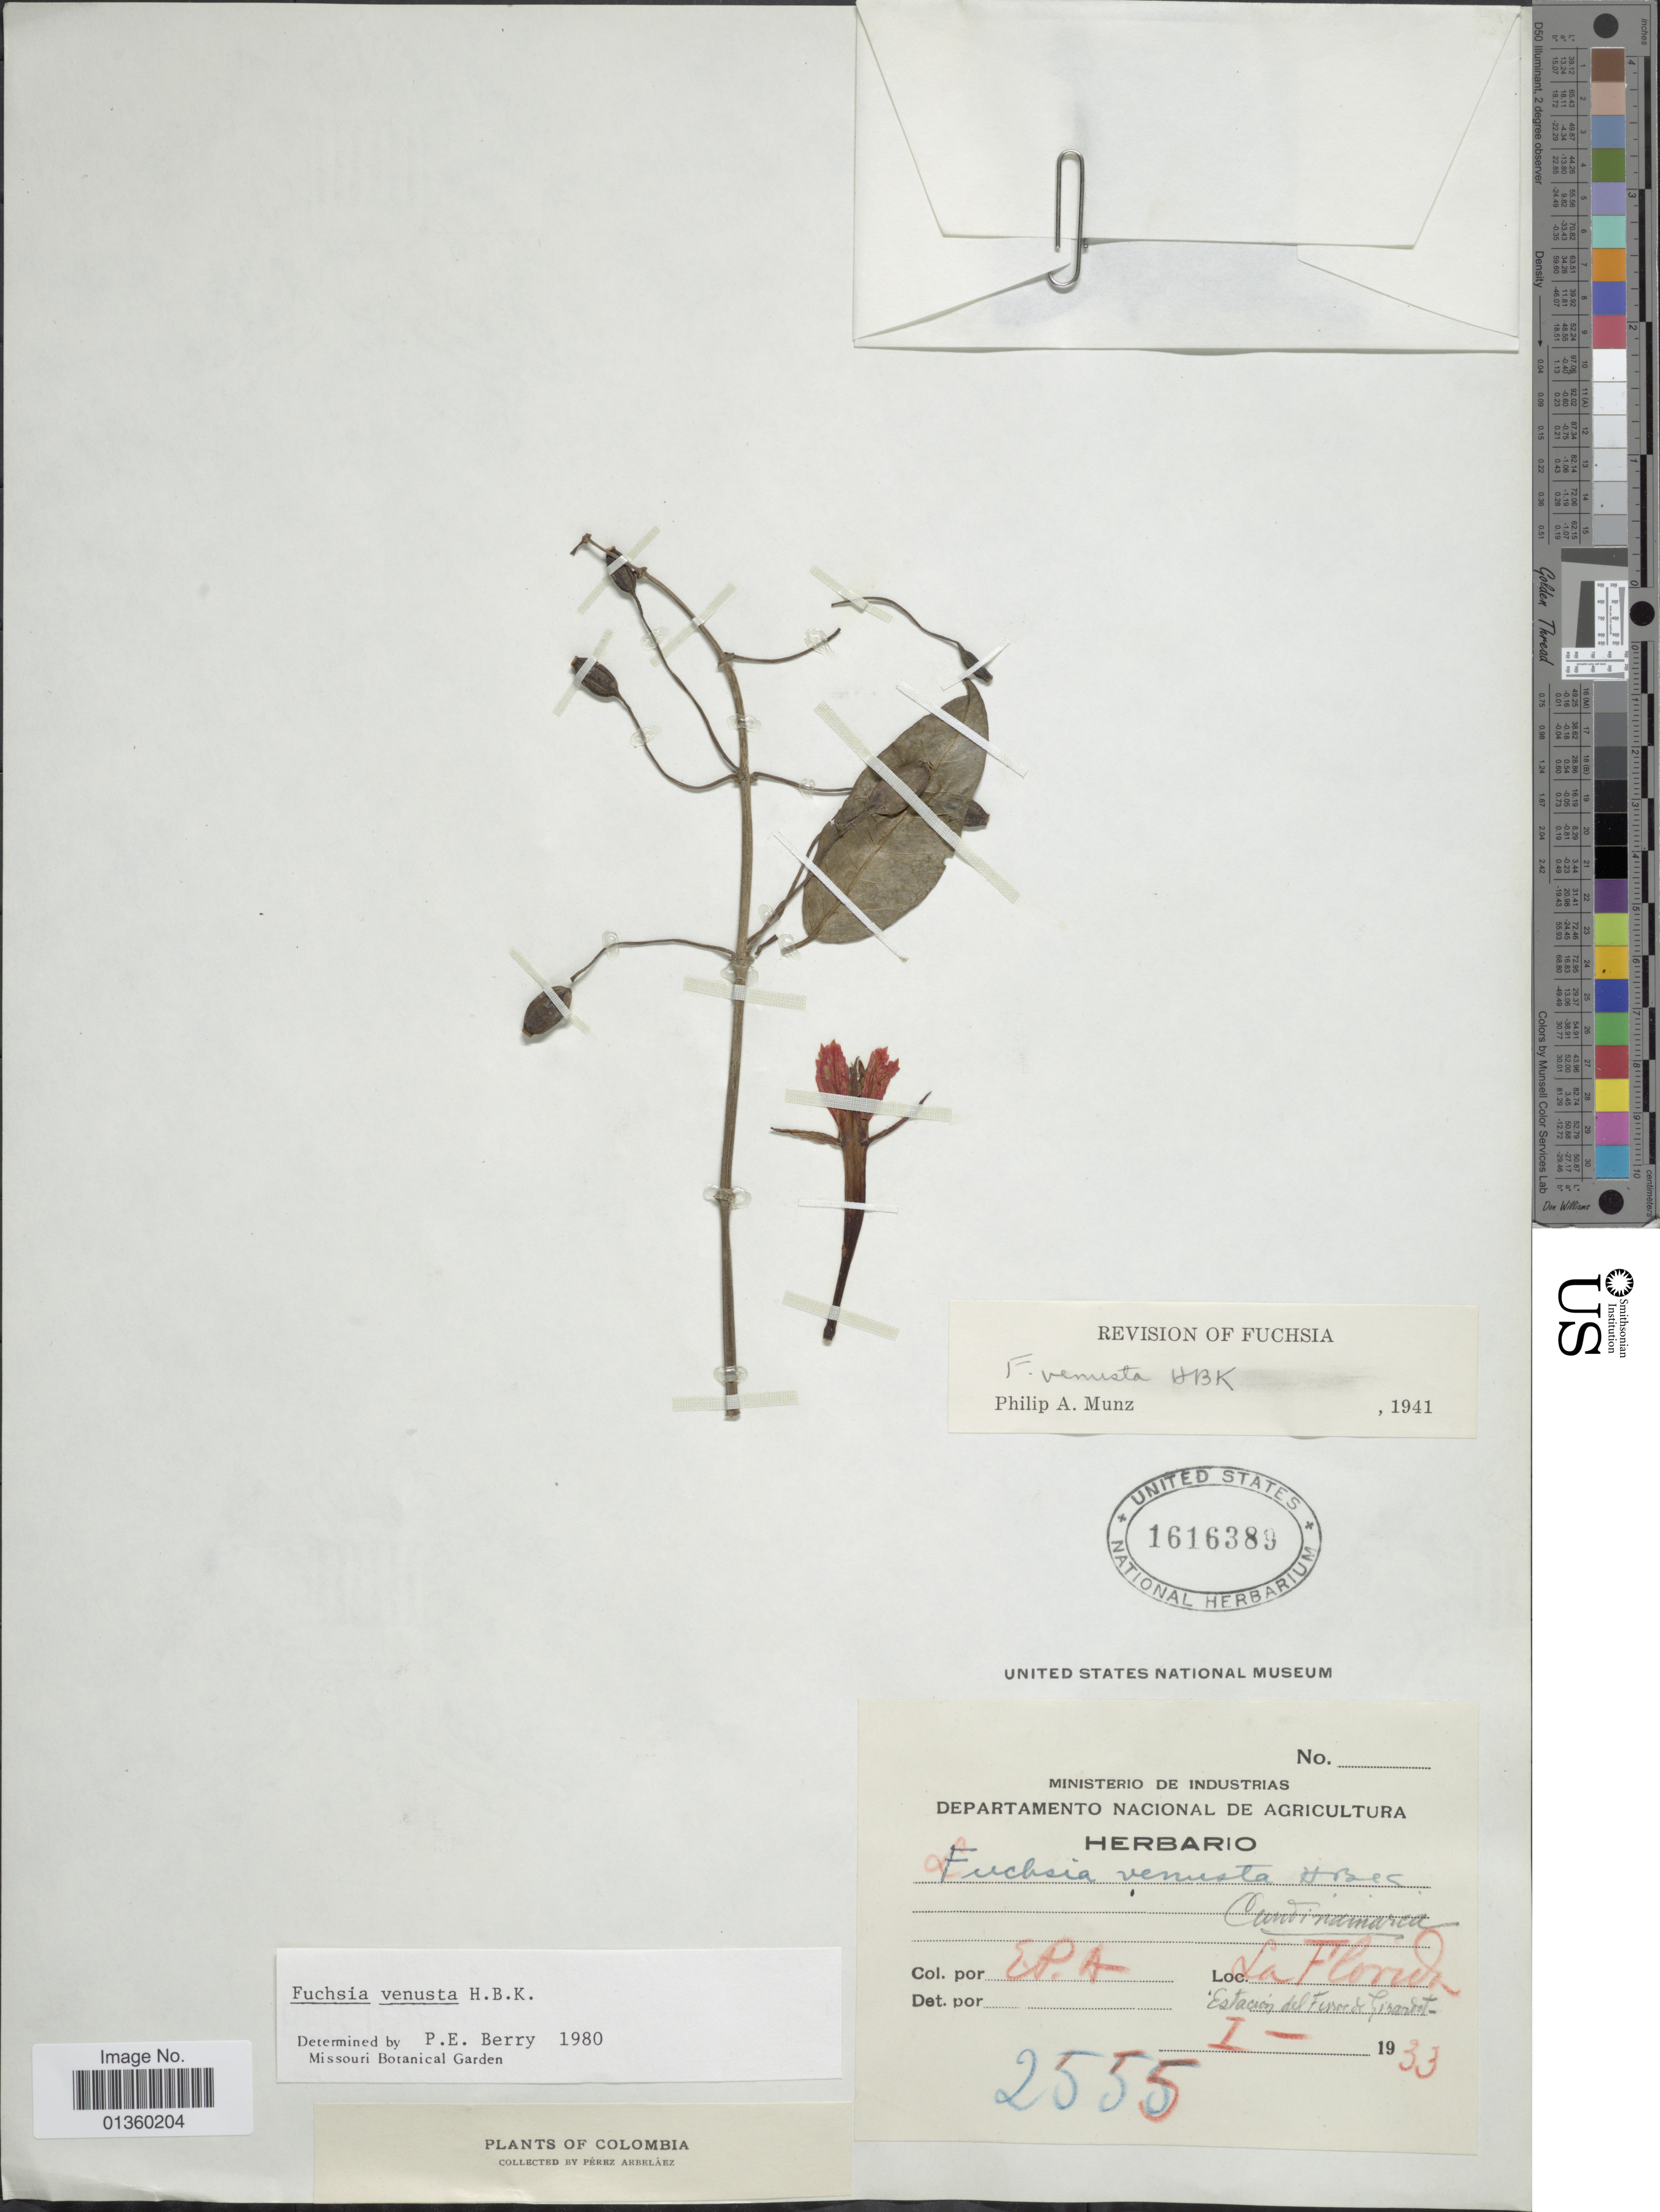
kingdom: Plantae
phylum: Tracheophyta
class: Magnoliopsida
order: Myrtales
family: Onagraceae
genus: Fuchsia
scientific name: Fuchsia venusta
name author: Kunth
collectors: E. P. A.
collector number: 2555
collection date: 1933-01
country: Colombia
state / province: Cundinamarca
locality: La Florida, Estacion de Ferroc de Giradot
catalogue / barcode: US 1616389